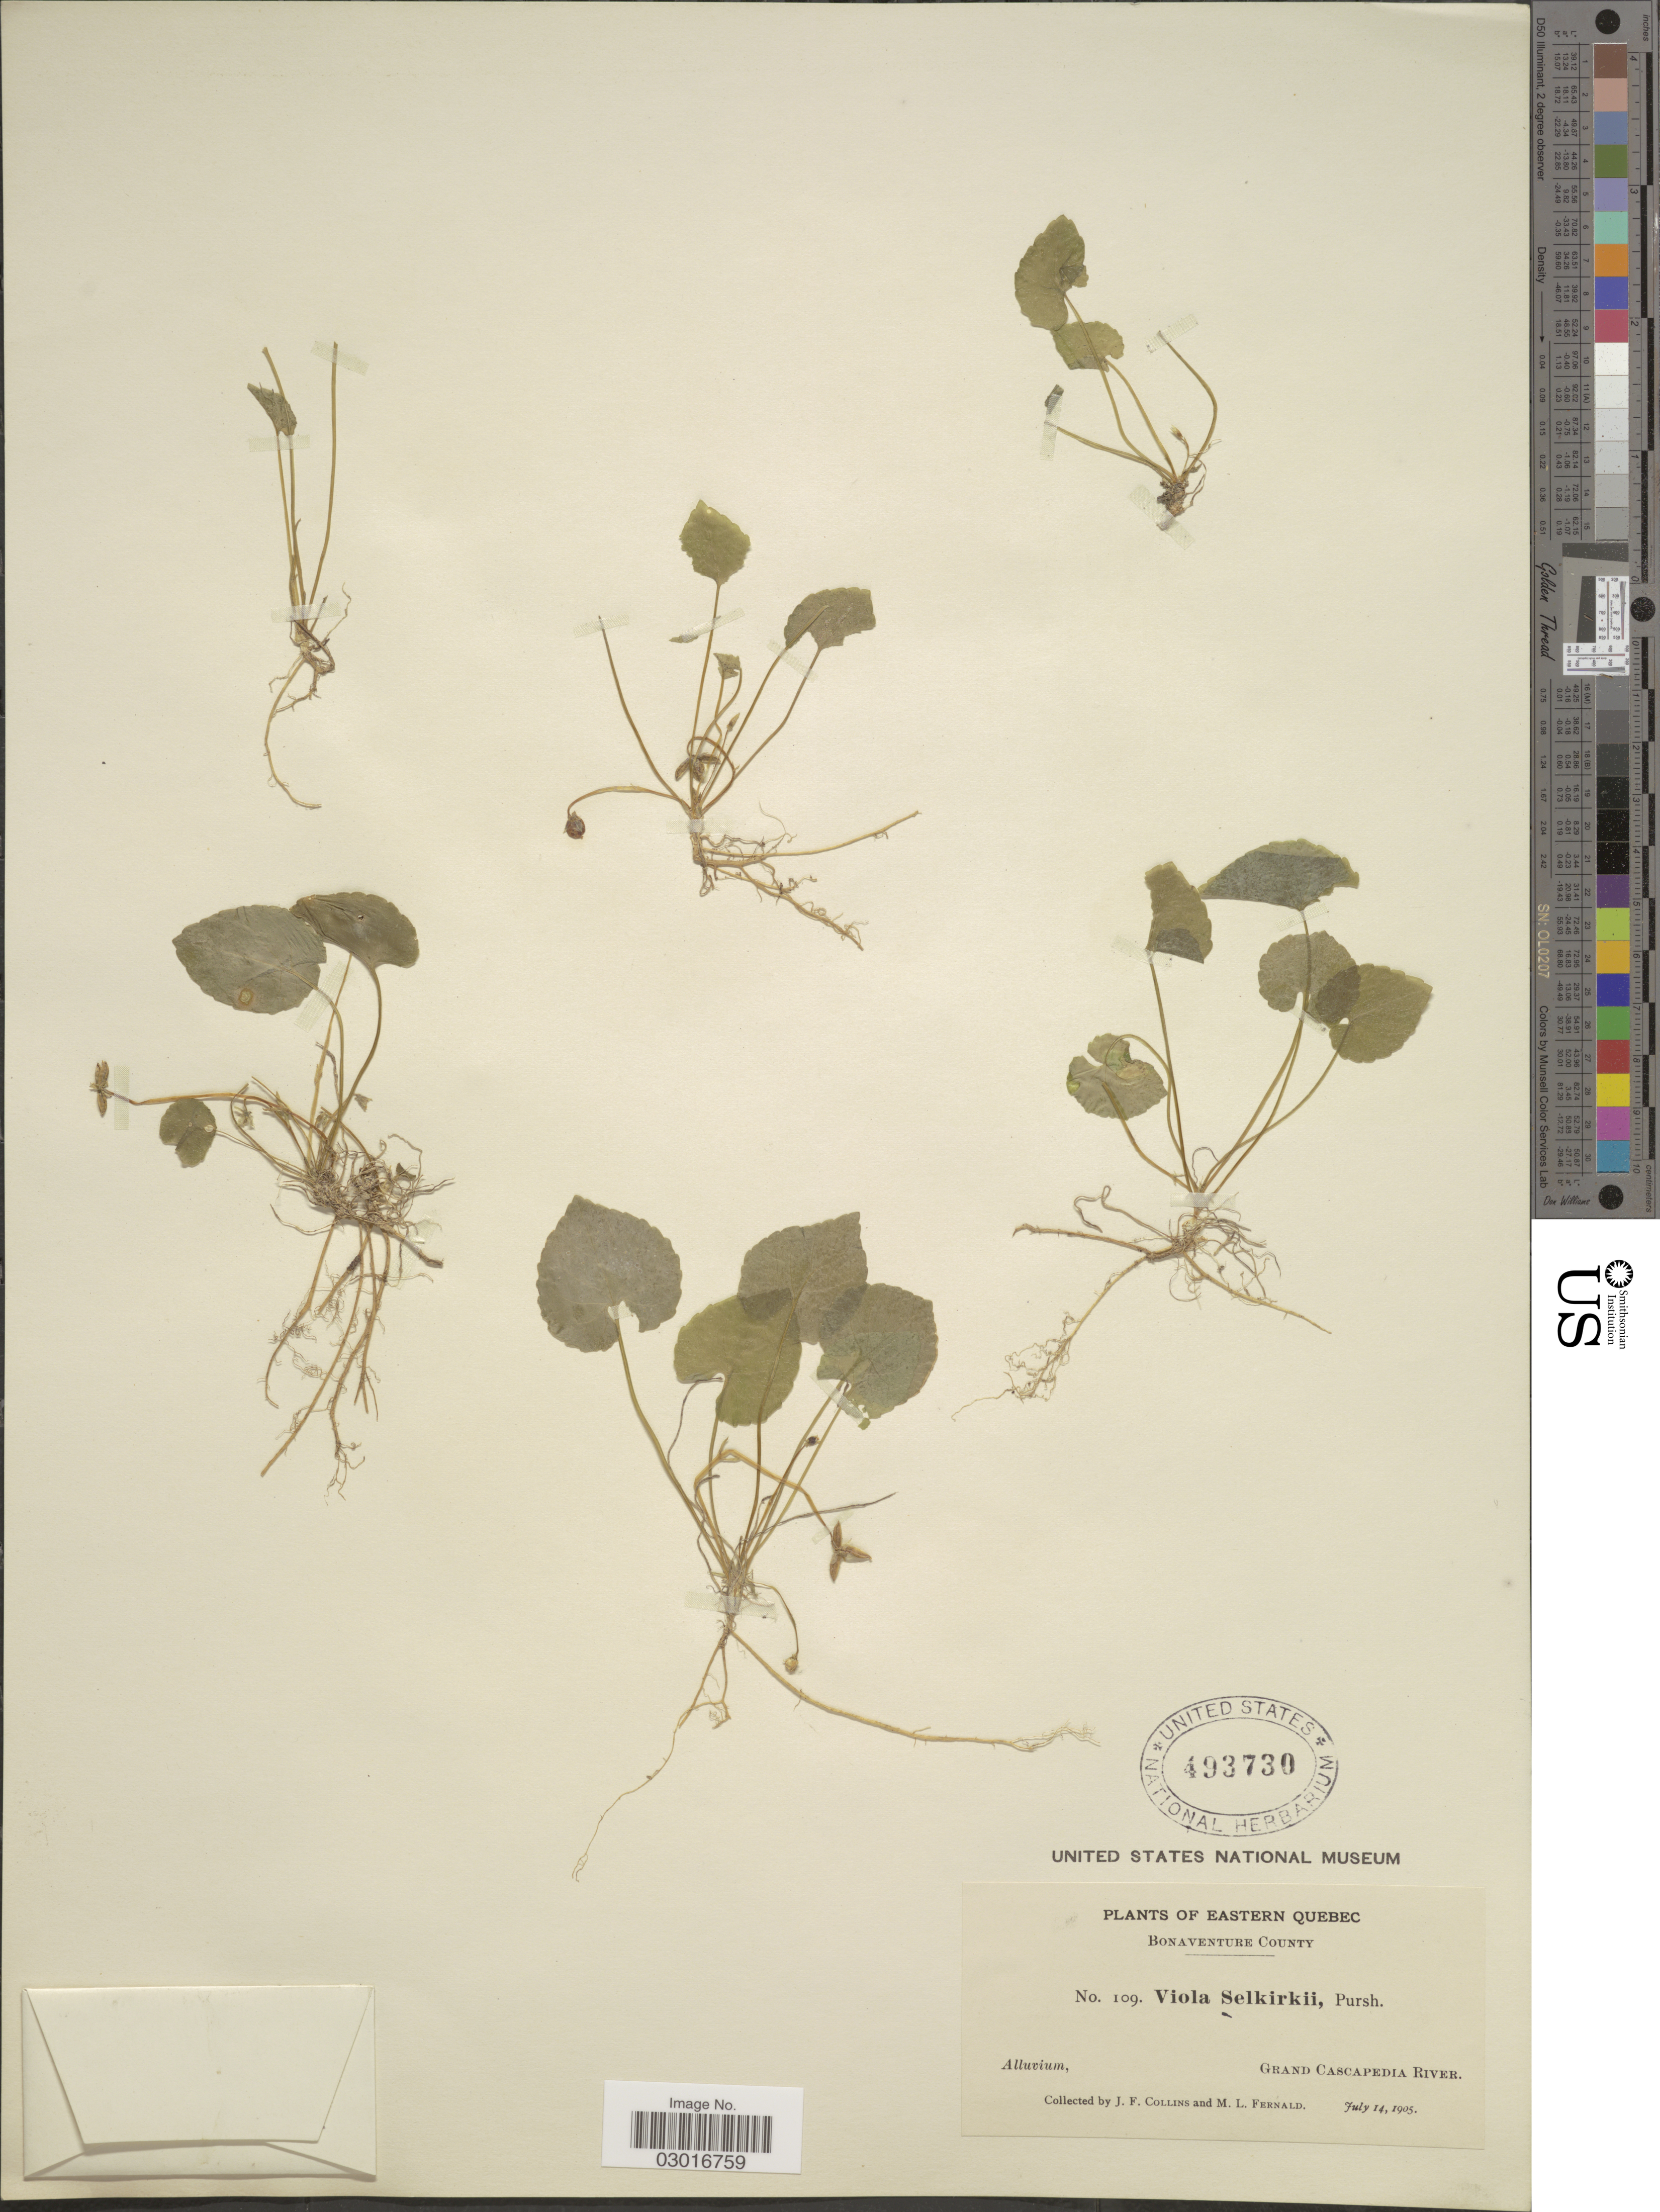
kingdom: Plantae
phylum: Tracheophyta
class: Magnoliopsida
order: Malpighiales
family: Violaceae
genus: Viola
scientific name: Viola selkirkii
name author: Pursh ex Goldie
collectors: J. Collins & M. L. Fernald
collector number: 109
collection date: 1905-07-14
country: Canada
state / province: Quebec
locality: Eastern Quebec, Bonaventure County. Grand Cascapedia River.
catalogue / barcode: US 493730